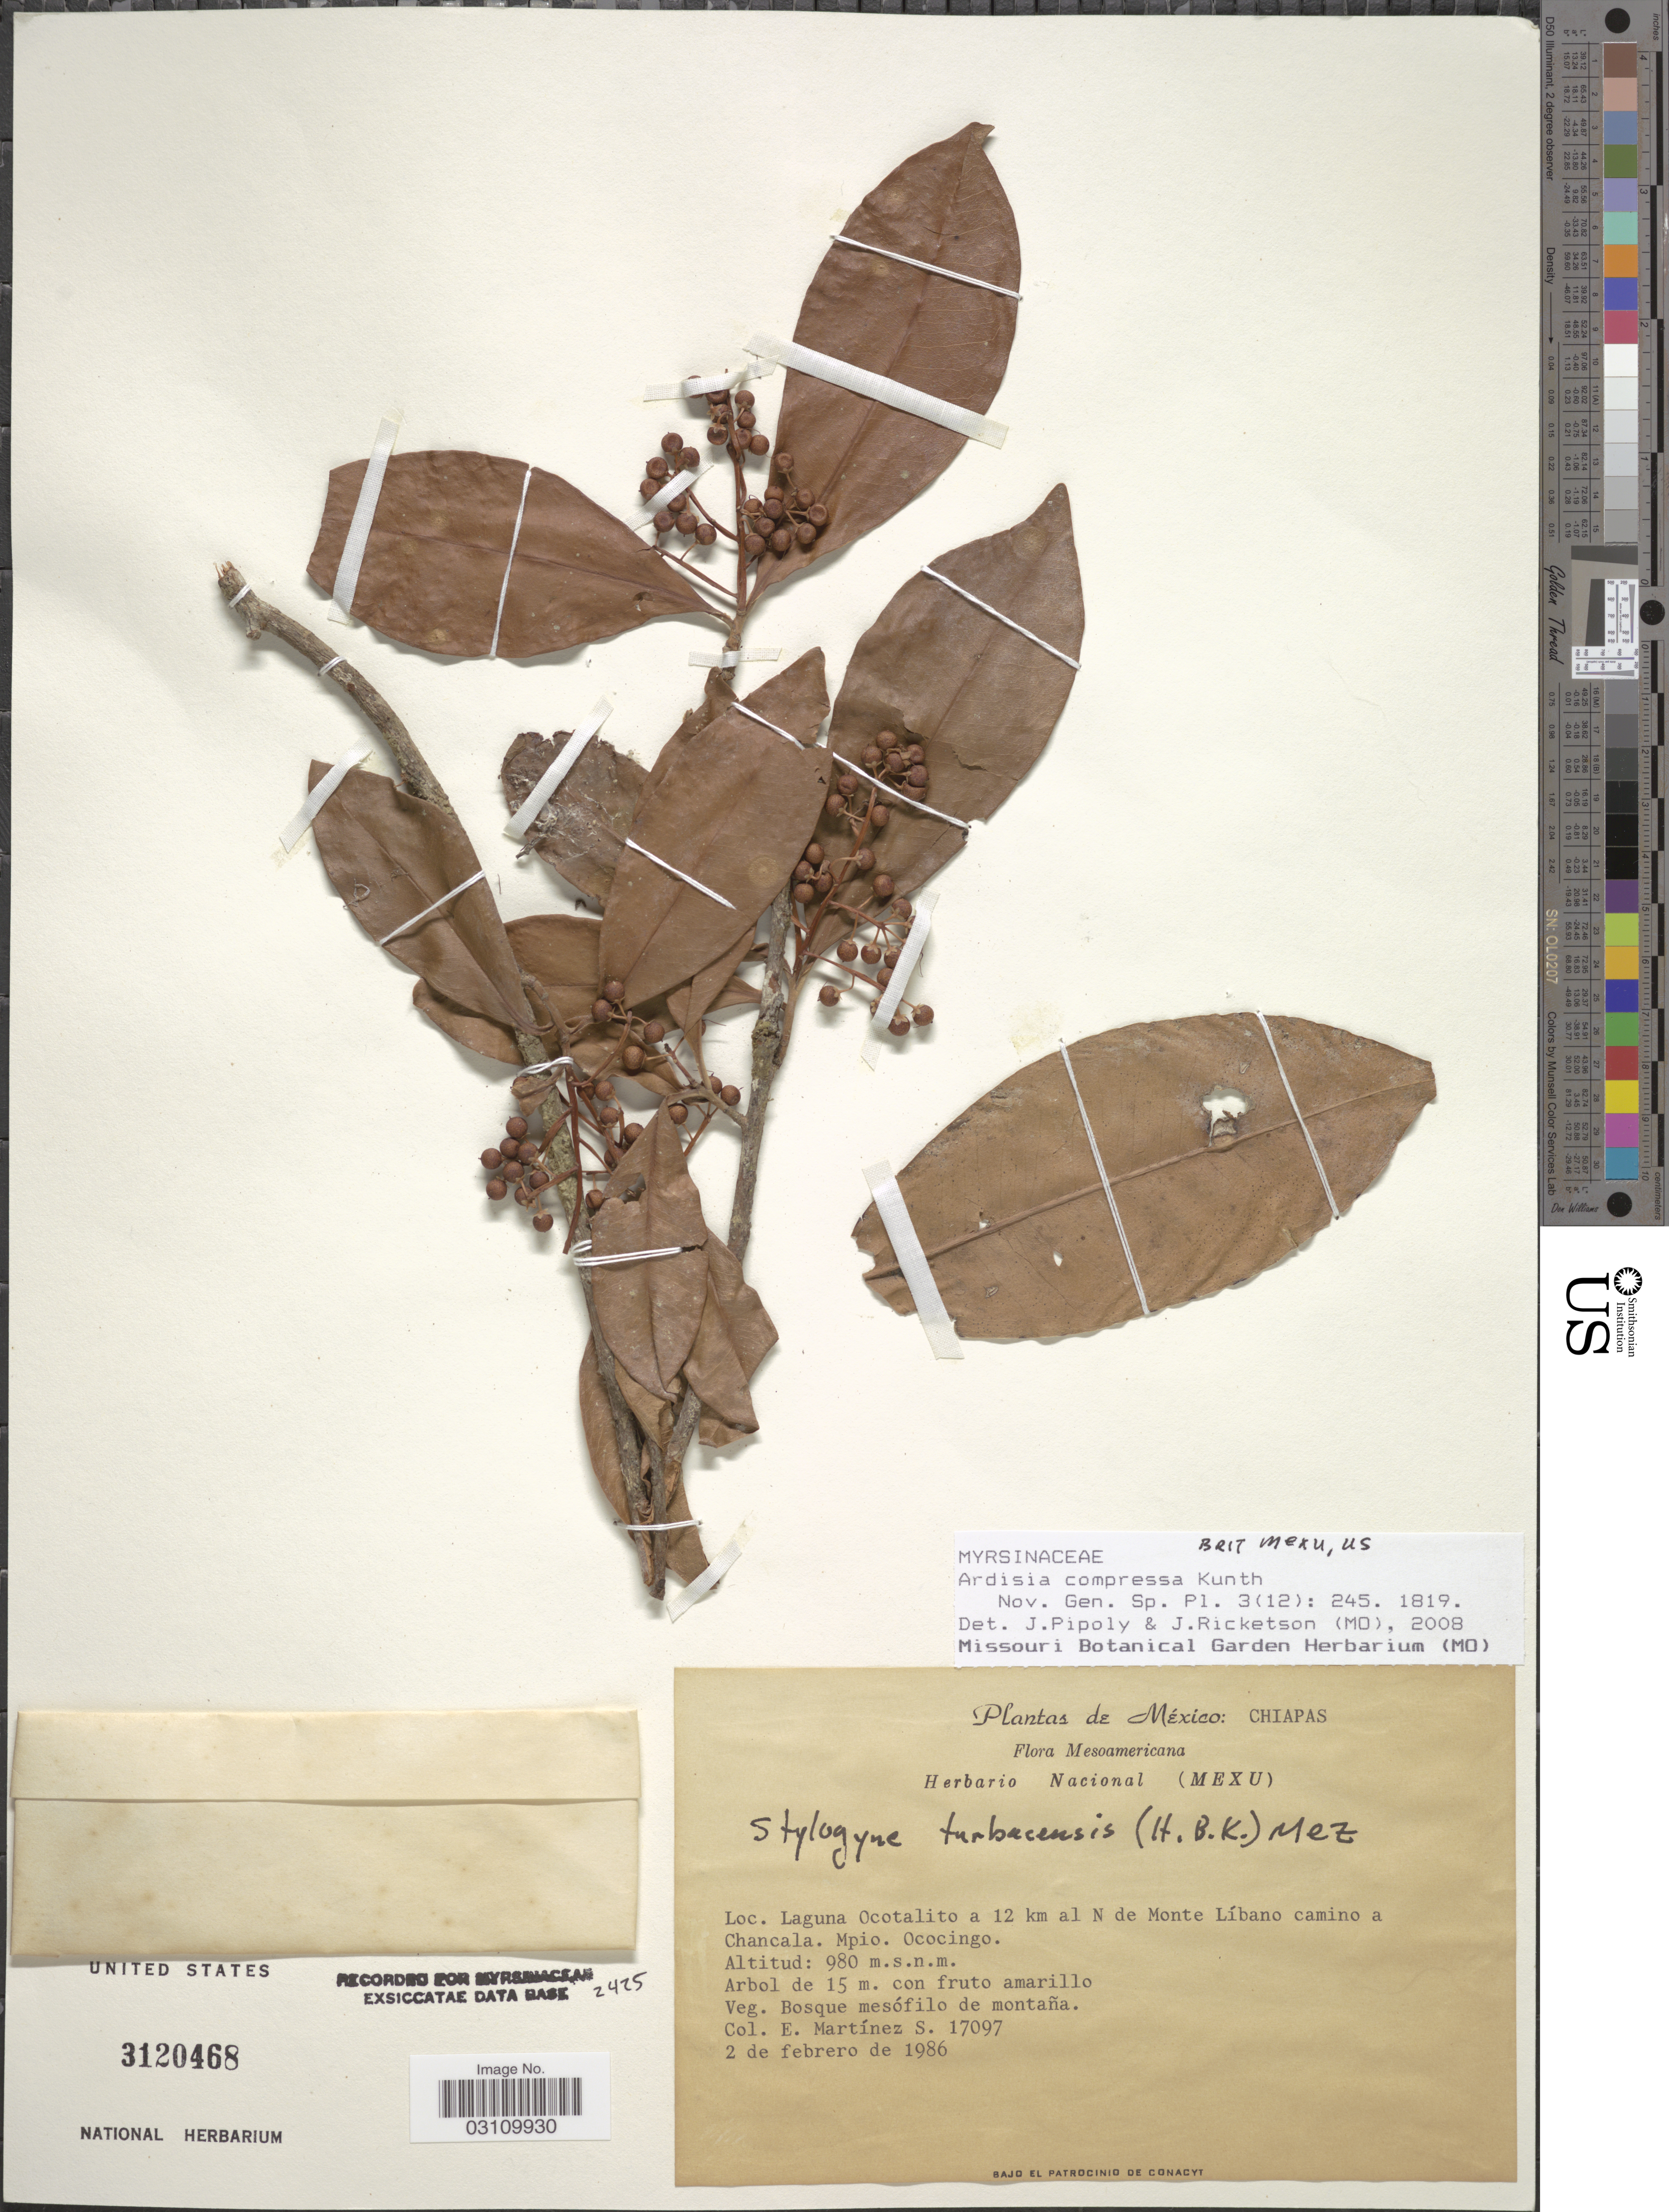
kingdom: Plantae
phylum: Tracheophyta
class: Magnoliopsida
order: Ericales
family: Primulaceae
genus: Ardisia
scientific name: Ardisia compressa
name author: Kunth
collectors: E. M. Martínez S.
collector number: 17097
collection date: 1986-02-02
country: Mexico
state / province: Chiapas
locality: Laguna Ocotalito a 12 km al N de Monte Líbano camino a Chancala. Mpio. Ococingo.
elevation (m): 980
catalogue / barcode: US 3120468